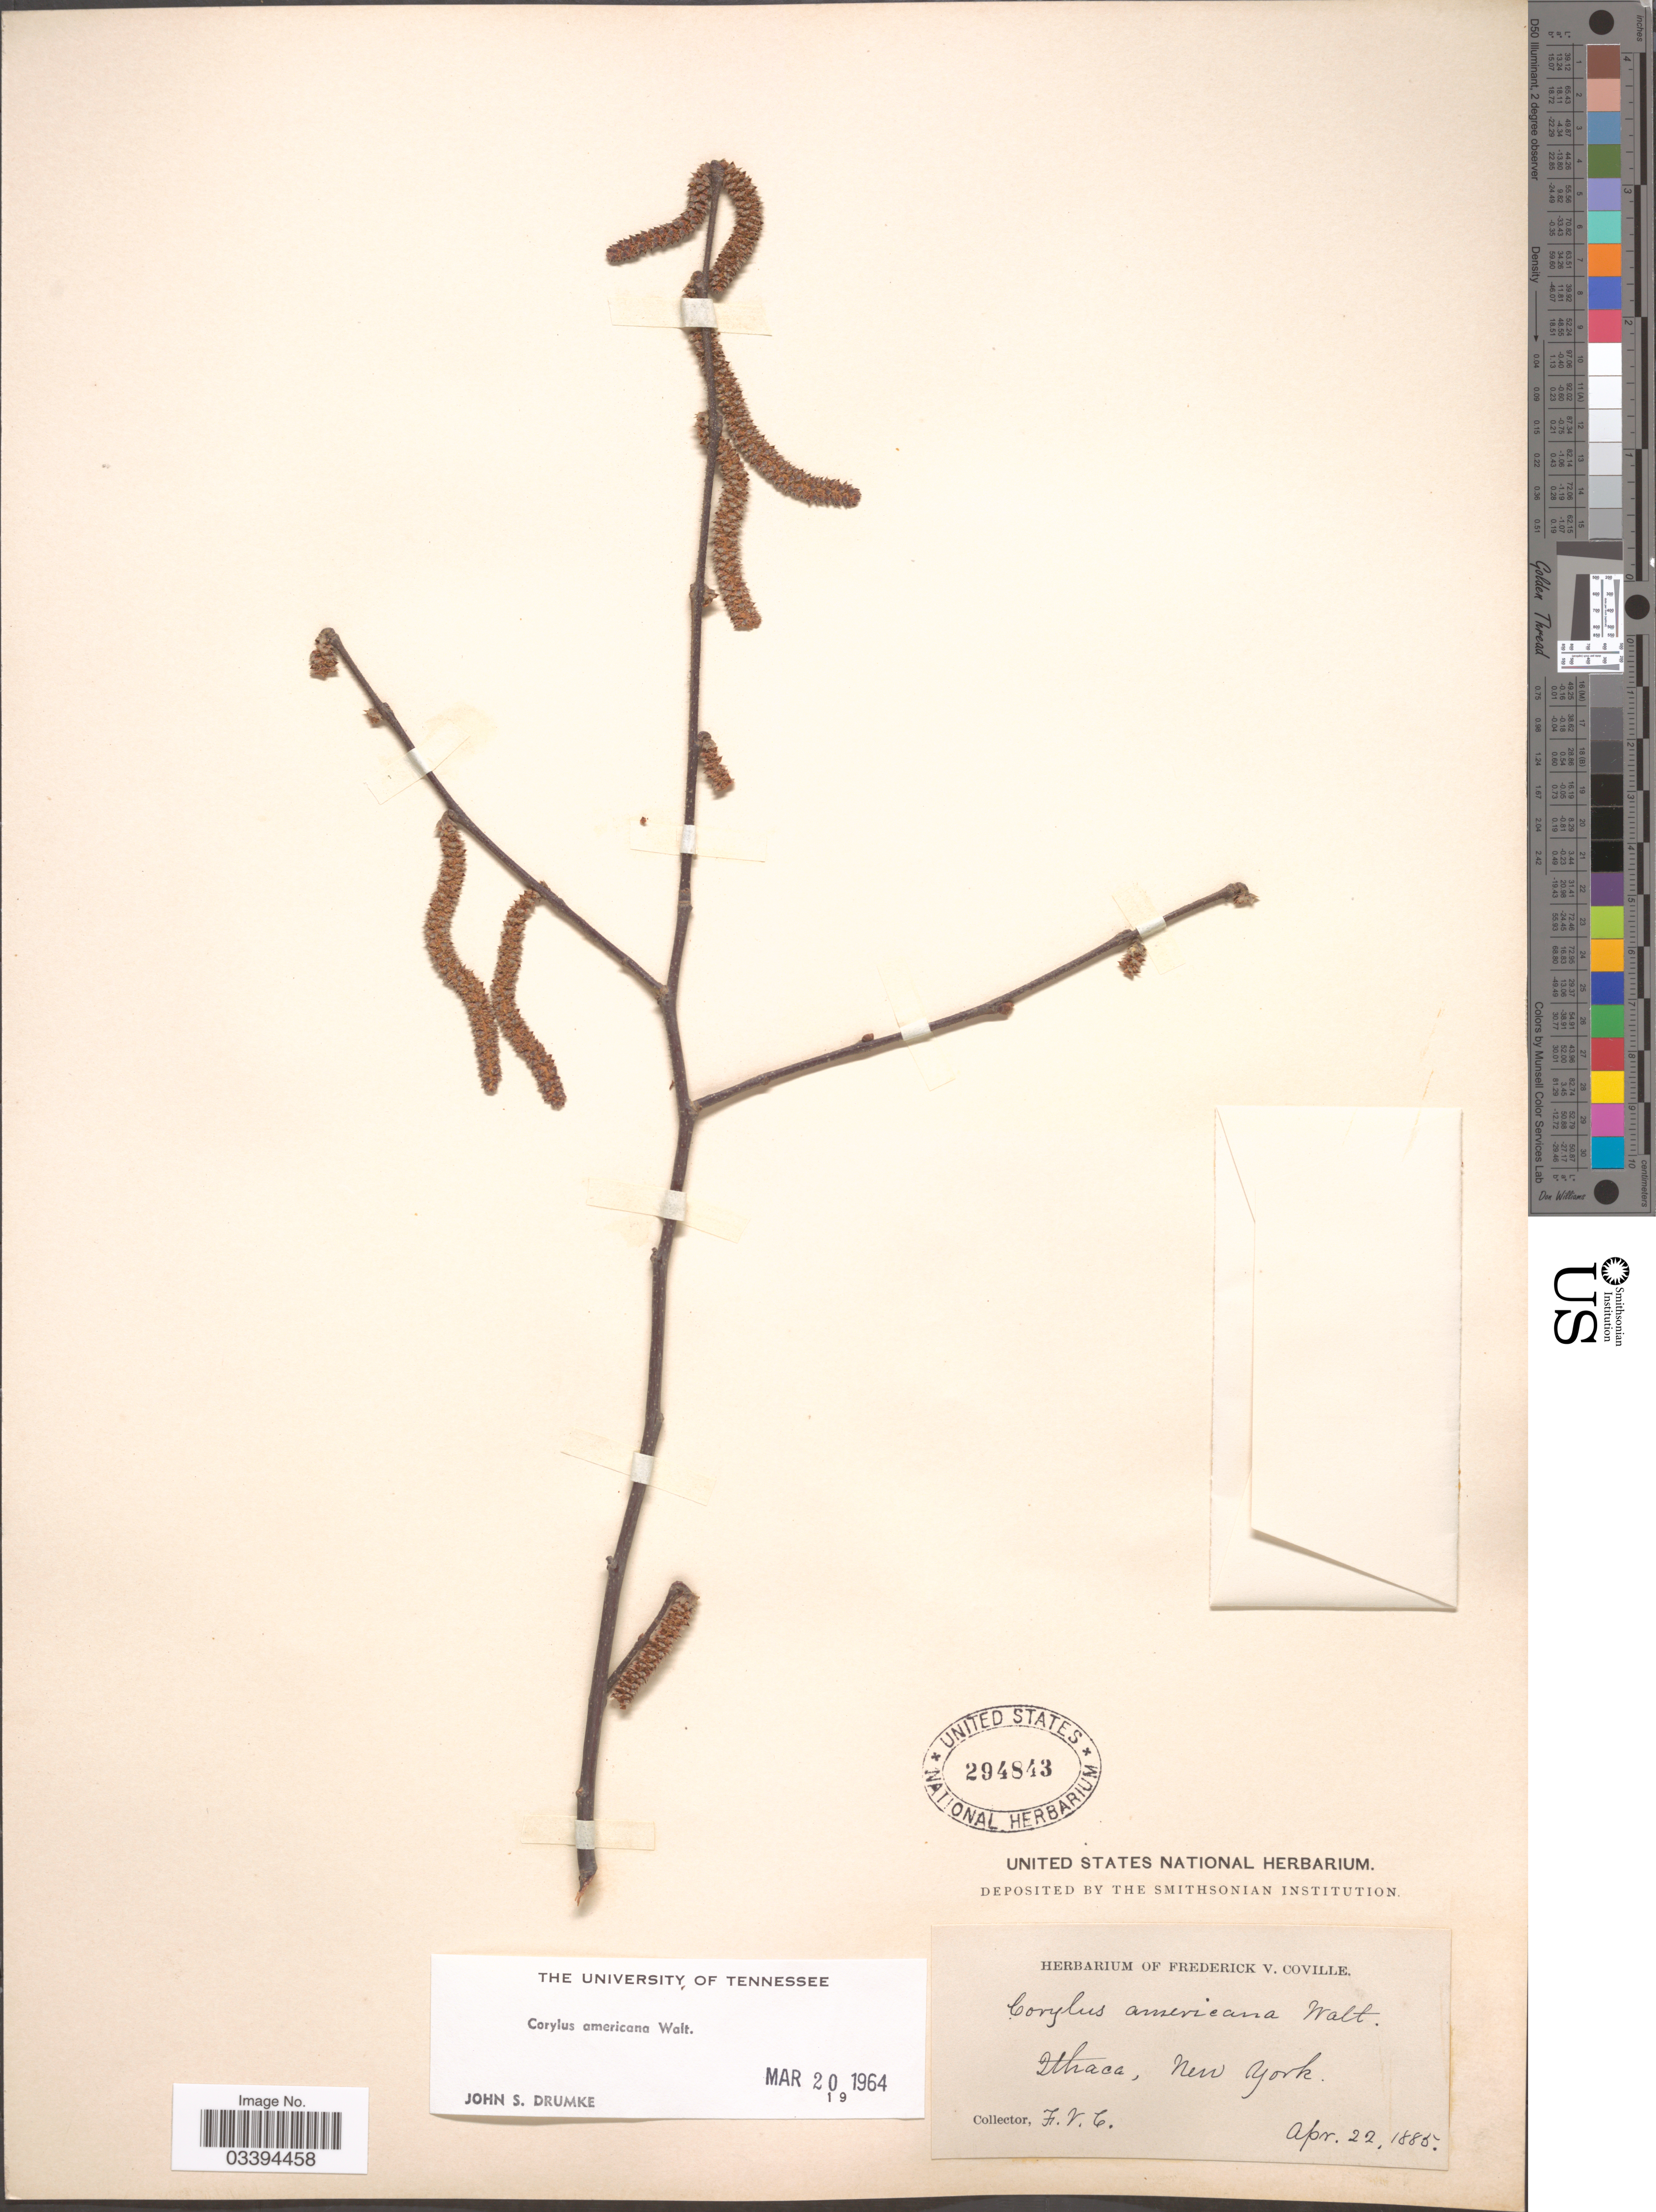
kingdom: Plantae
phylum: Tracheophyta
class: Magnoliopsida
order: Fagales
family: Betulaceae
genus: Corylus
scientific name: Corylus americana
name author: Walter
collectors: F. V. Coville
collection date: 1885-04-22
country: United States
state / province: New York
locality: Ithaca.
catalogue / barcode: US 294843